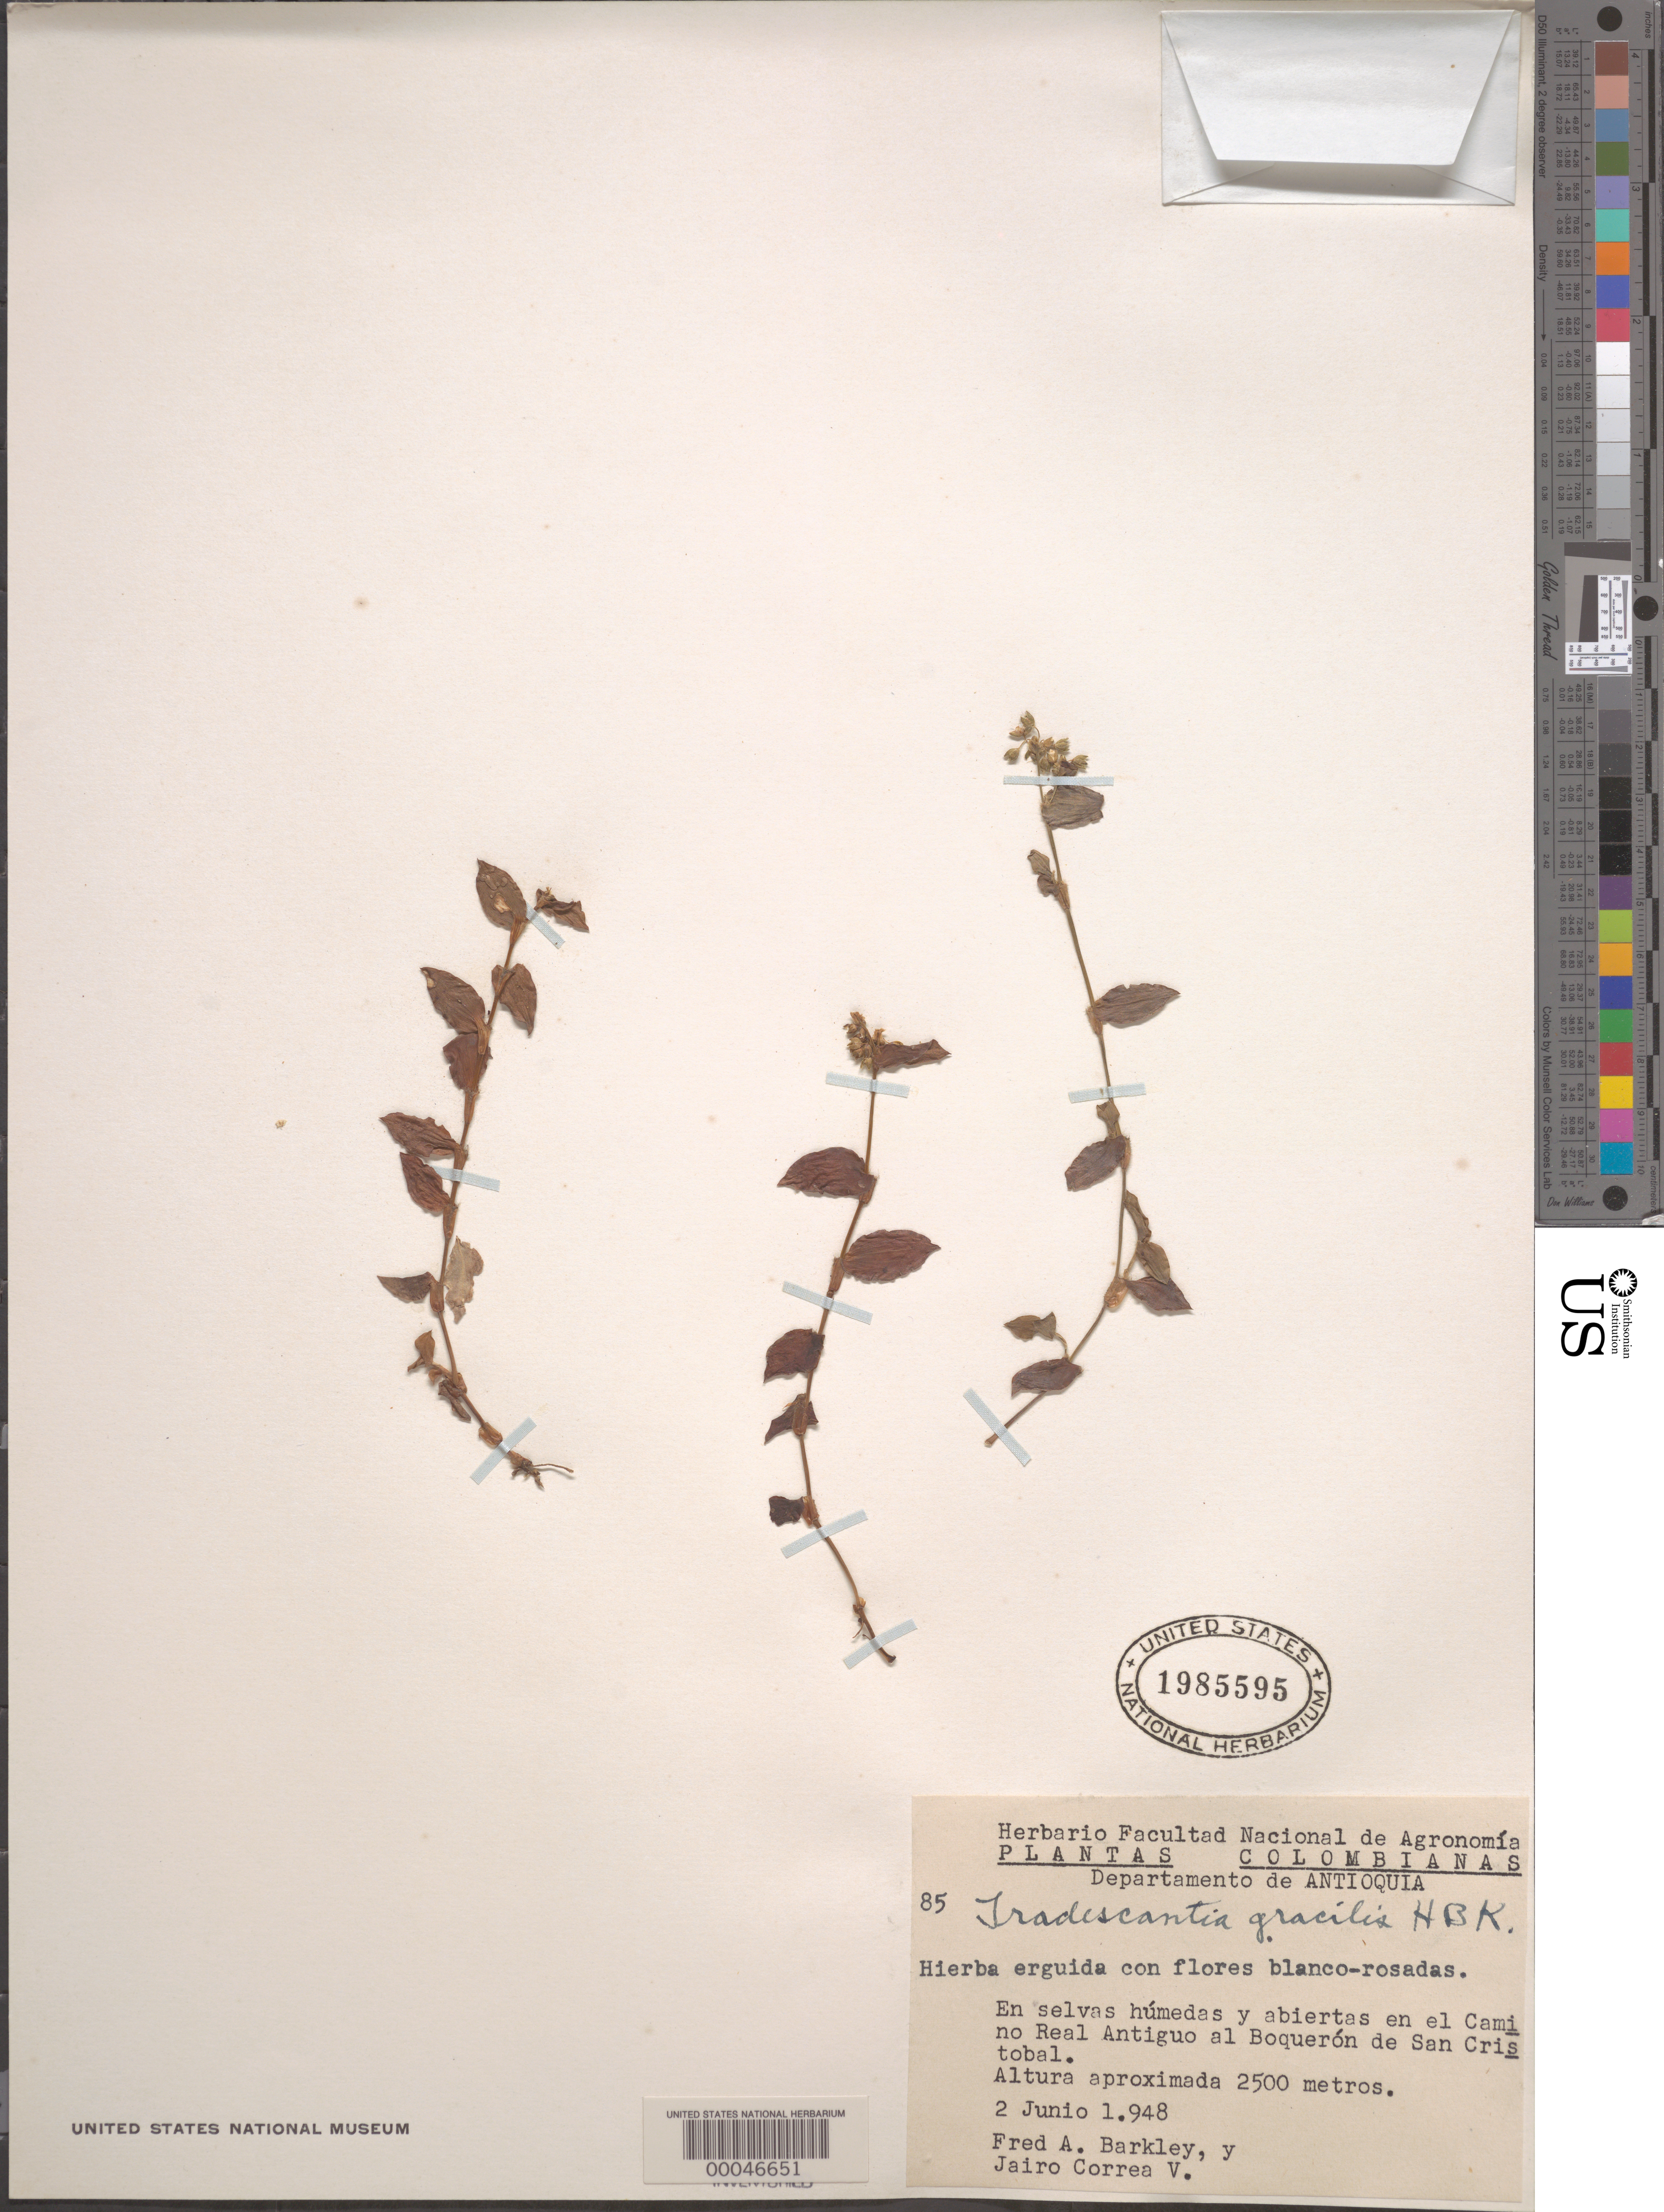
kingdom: Plantae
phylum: Tracheophyta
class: Liliopsida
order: Commelinales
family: Commelinaceae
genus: Callisia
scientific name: Callisia gracilis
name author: (Kunth) D.R. Hunt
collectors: F. A. Barkley & J. Correa V.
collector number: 85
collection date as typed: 02 Jun 1948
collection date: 1948-06-02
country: Colombia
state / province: Antioquia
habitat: Roadside,, moist forest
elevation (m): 2500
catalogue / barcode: US 1985595